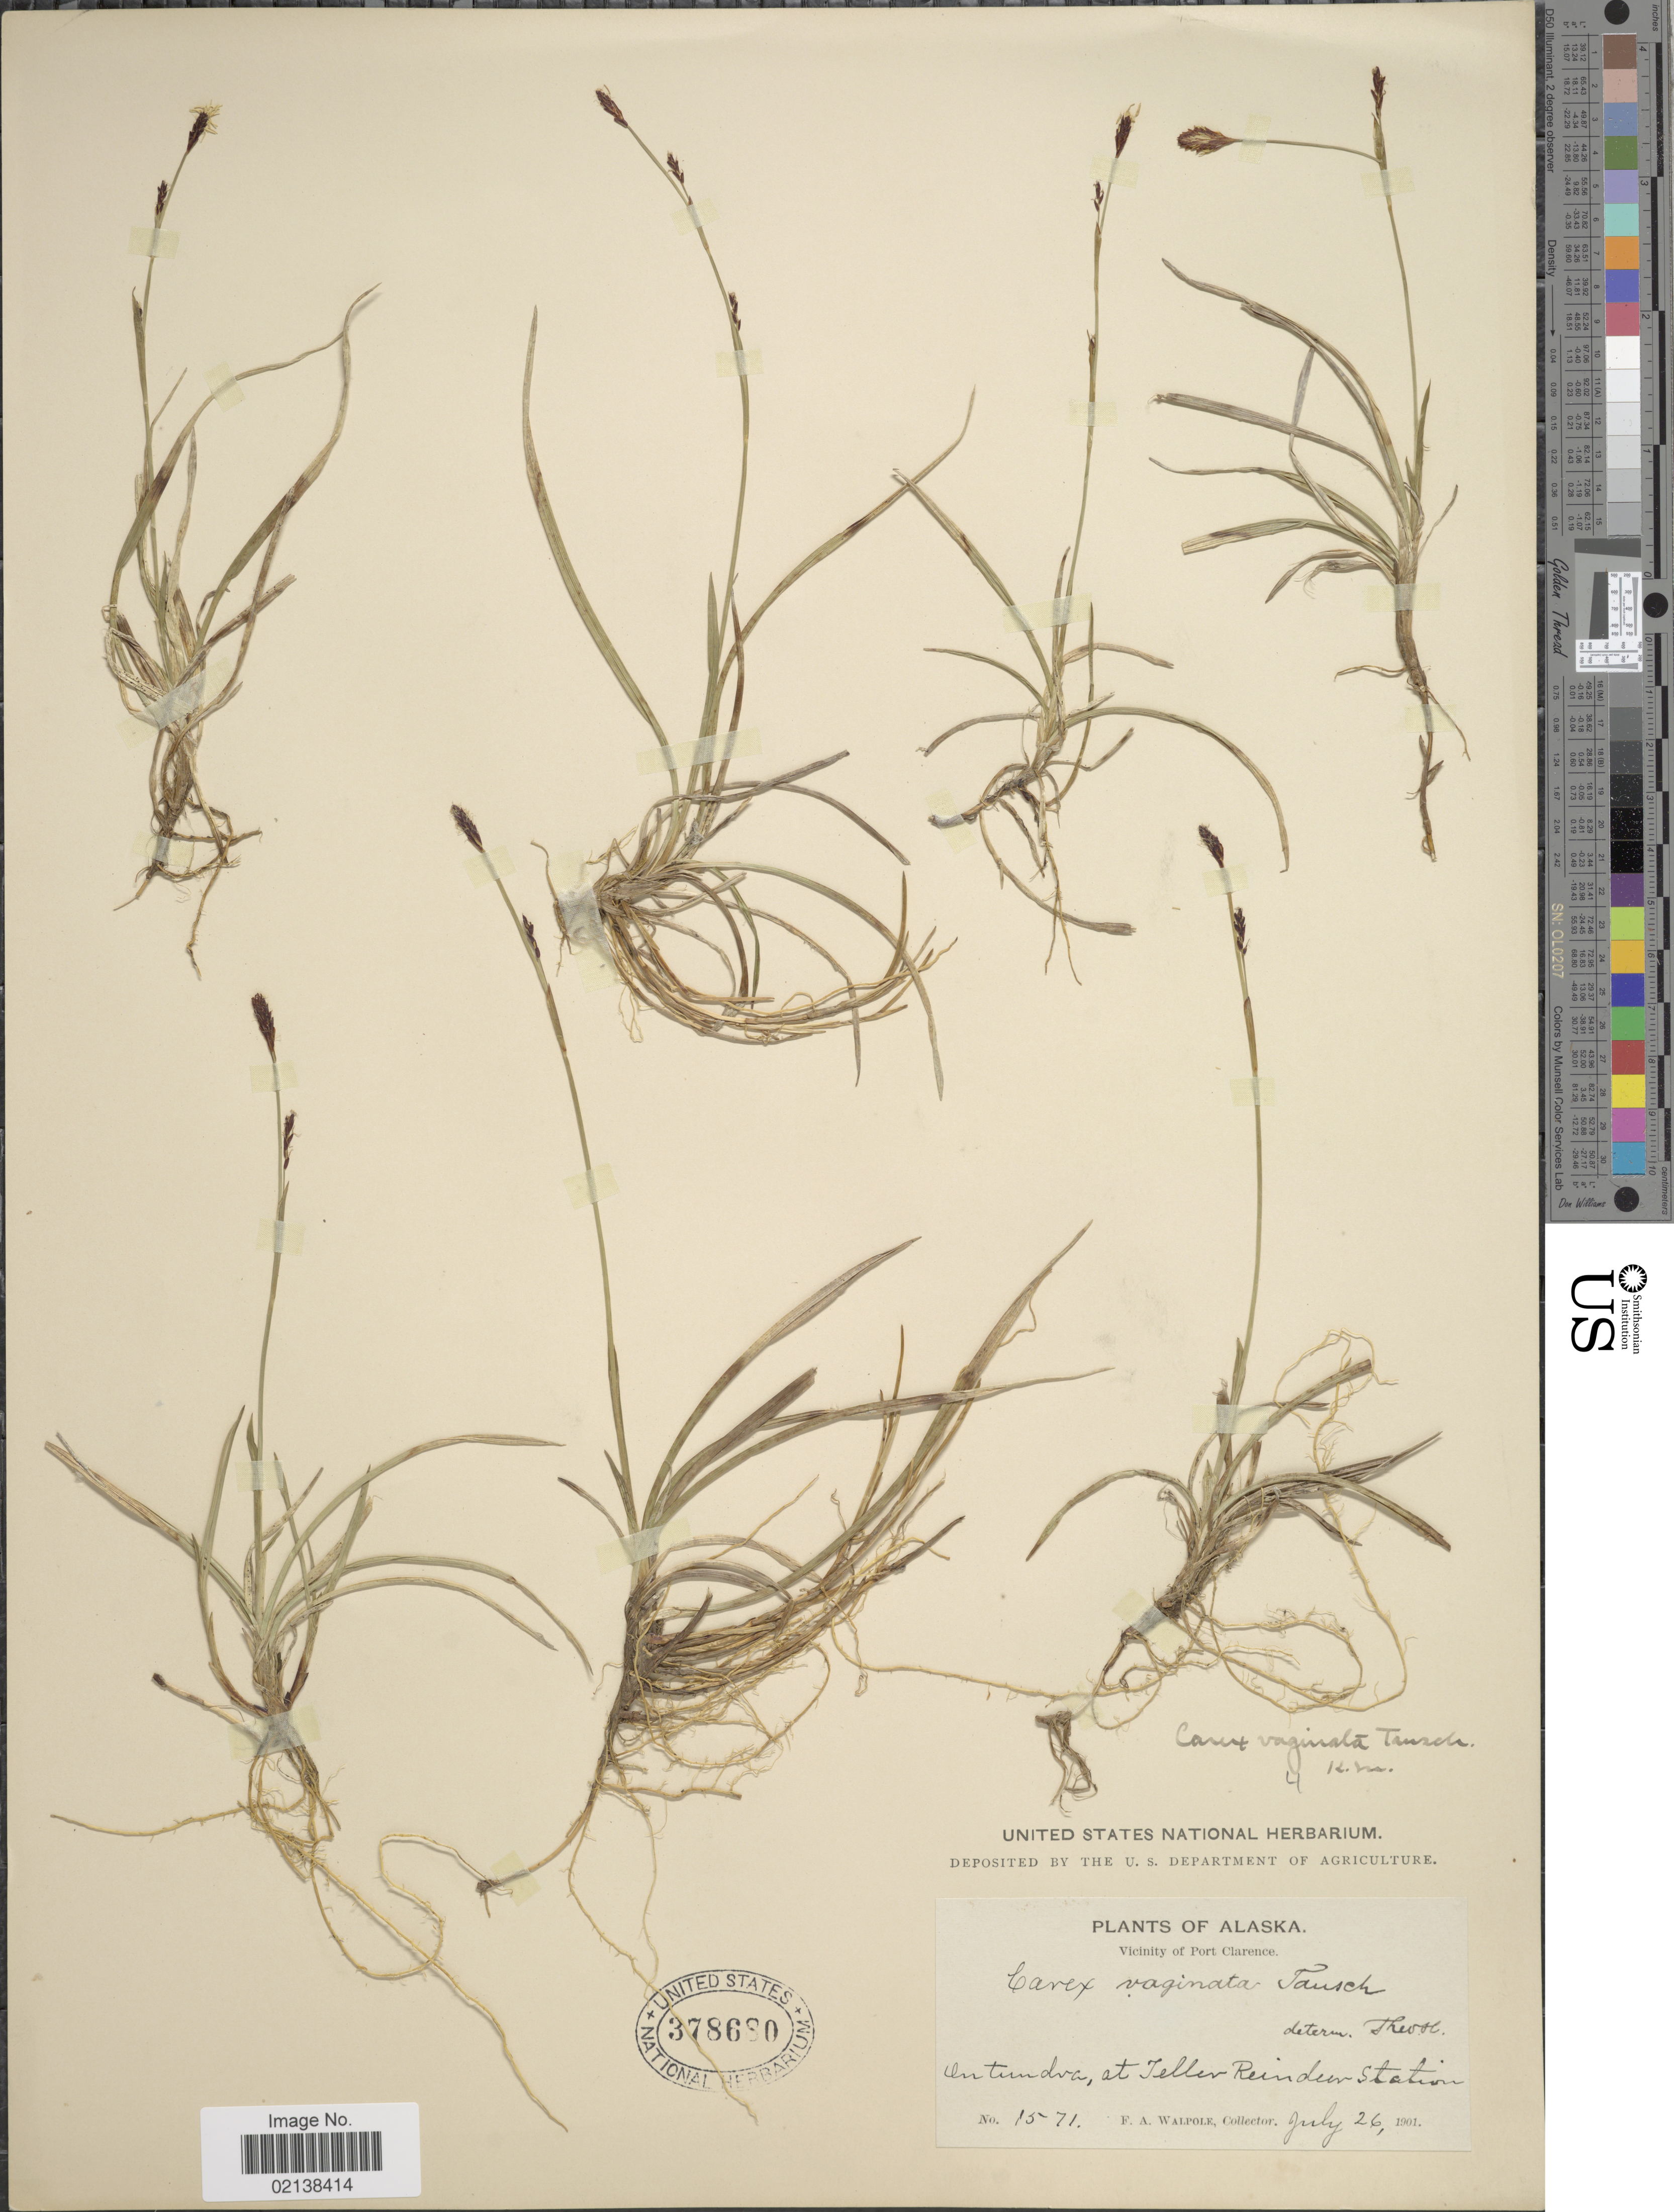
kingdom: Plantae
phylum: Tracheophyta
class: Liliopsida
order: Poales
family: Cyperaceae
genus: Carex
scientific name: Carex vaginata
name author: Tausch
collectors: F. Walpole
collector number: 1571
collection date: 1901-07-26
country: United States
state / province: Alaska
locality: Vicinity of Port Clarence, on tundra, at Teller Reindeer Station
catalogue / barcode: US 378680